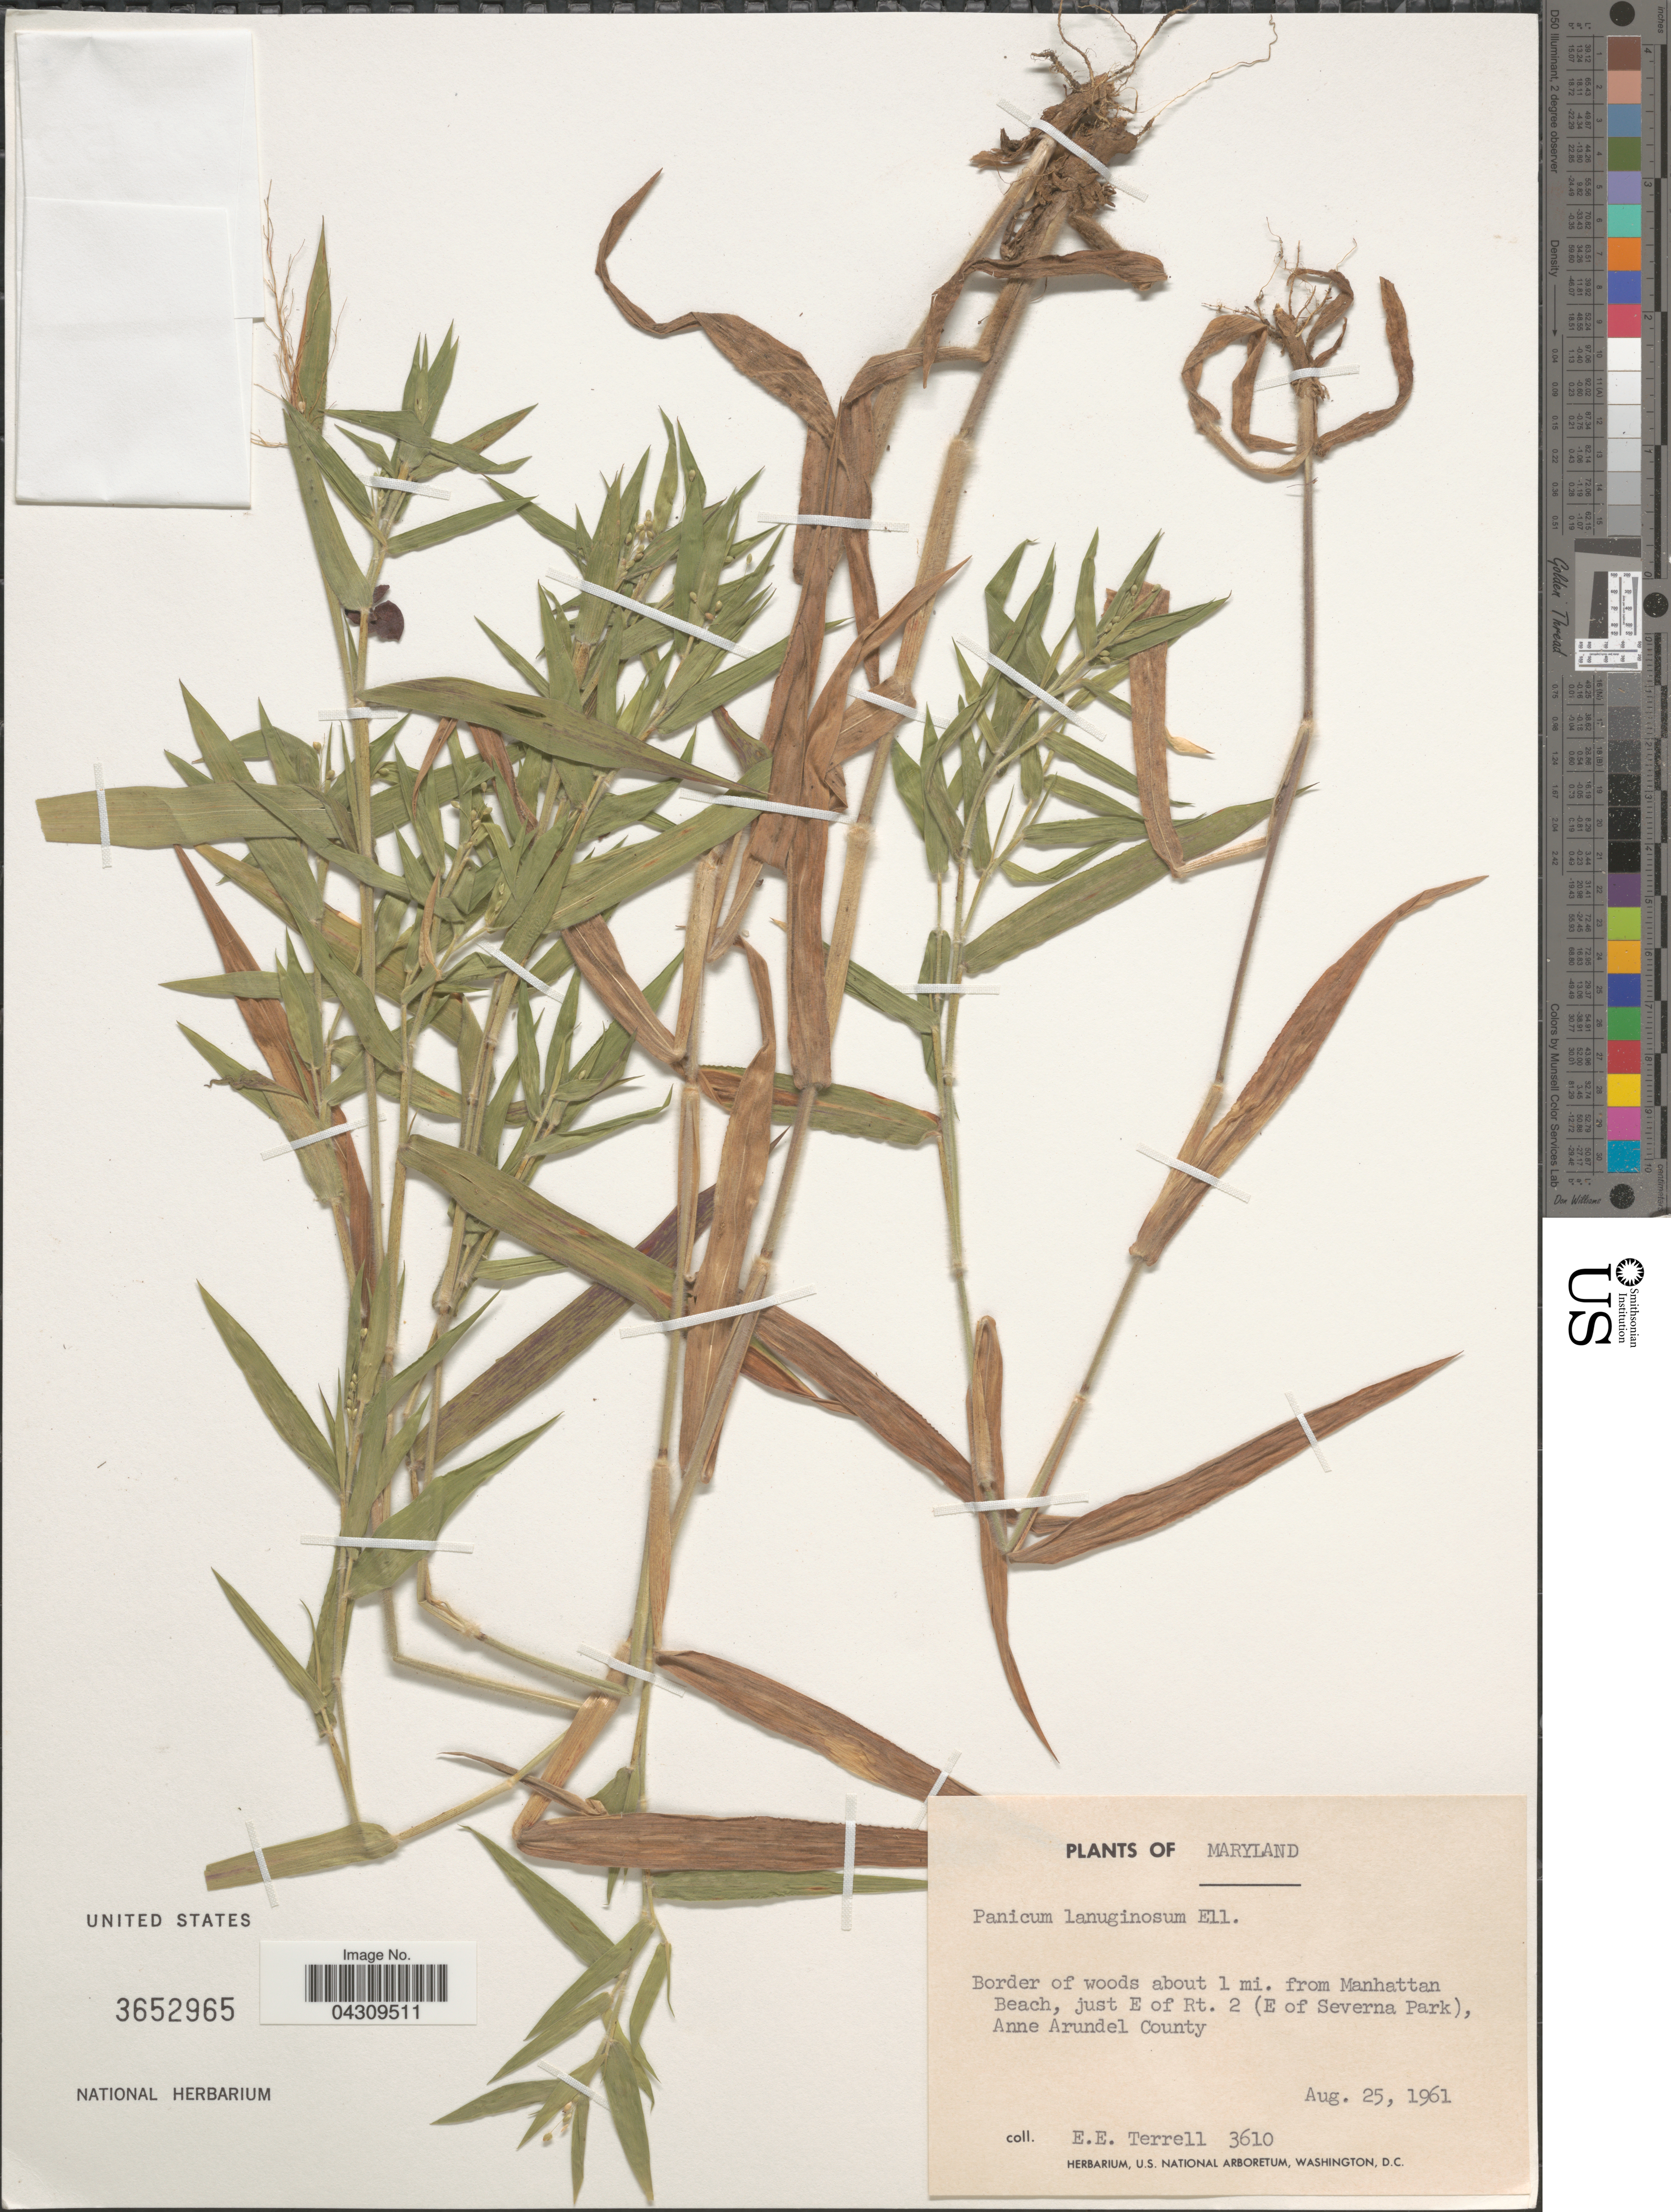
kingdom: Plantae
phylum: Tracheophyta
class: Liliopsida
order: Poales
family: Poaceae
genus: Dichanthelium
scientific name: Dichanthelium acuminatum var. acuminatum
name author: (Sw.) Gould & C.A. Clark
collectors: E. E. Terrell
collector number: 3610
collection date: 1961-08-25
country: United States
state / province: Maryland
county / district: Anne Arundel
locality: Border of woods about 1 mi. from Manhattan Beach, just E of Rt. 2 (E of Severna Park), Anne Arundel County.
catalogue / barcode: US 3652965